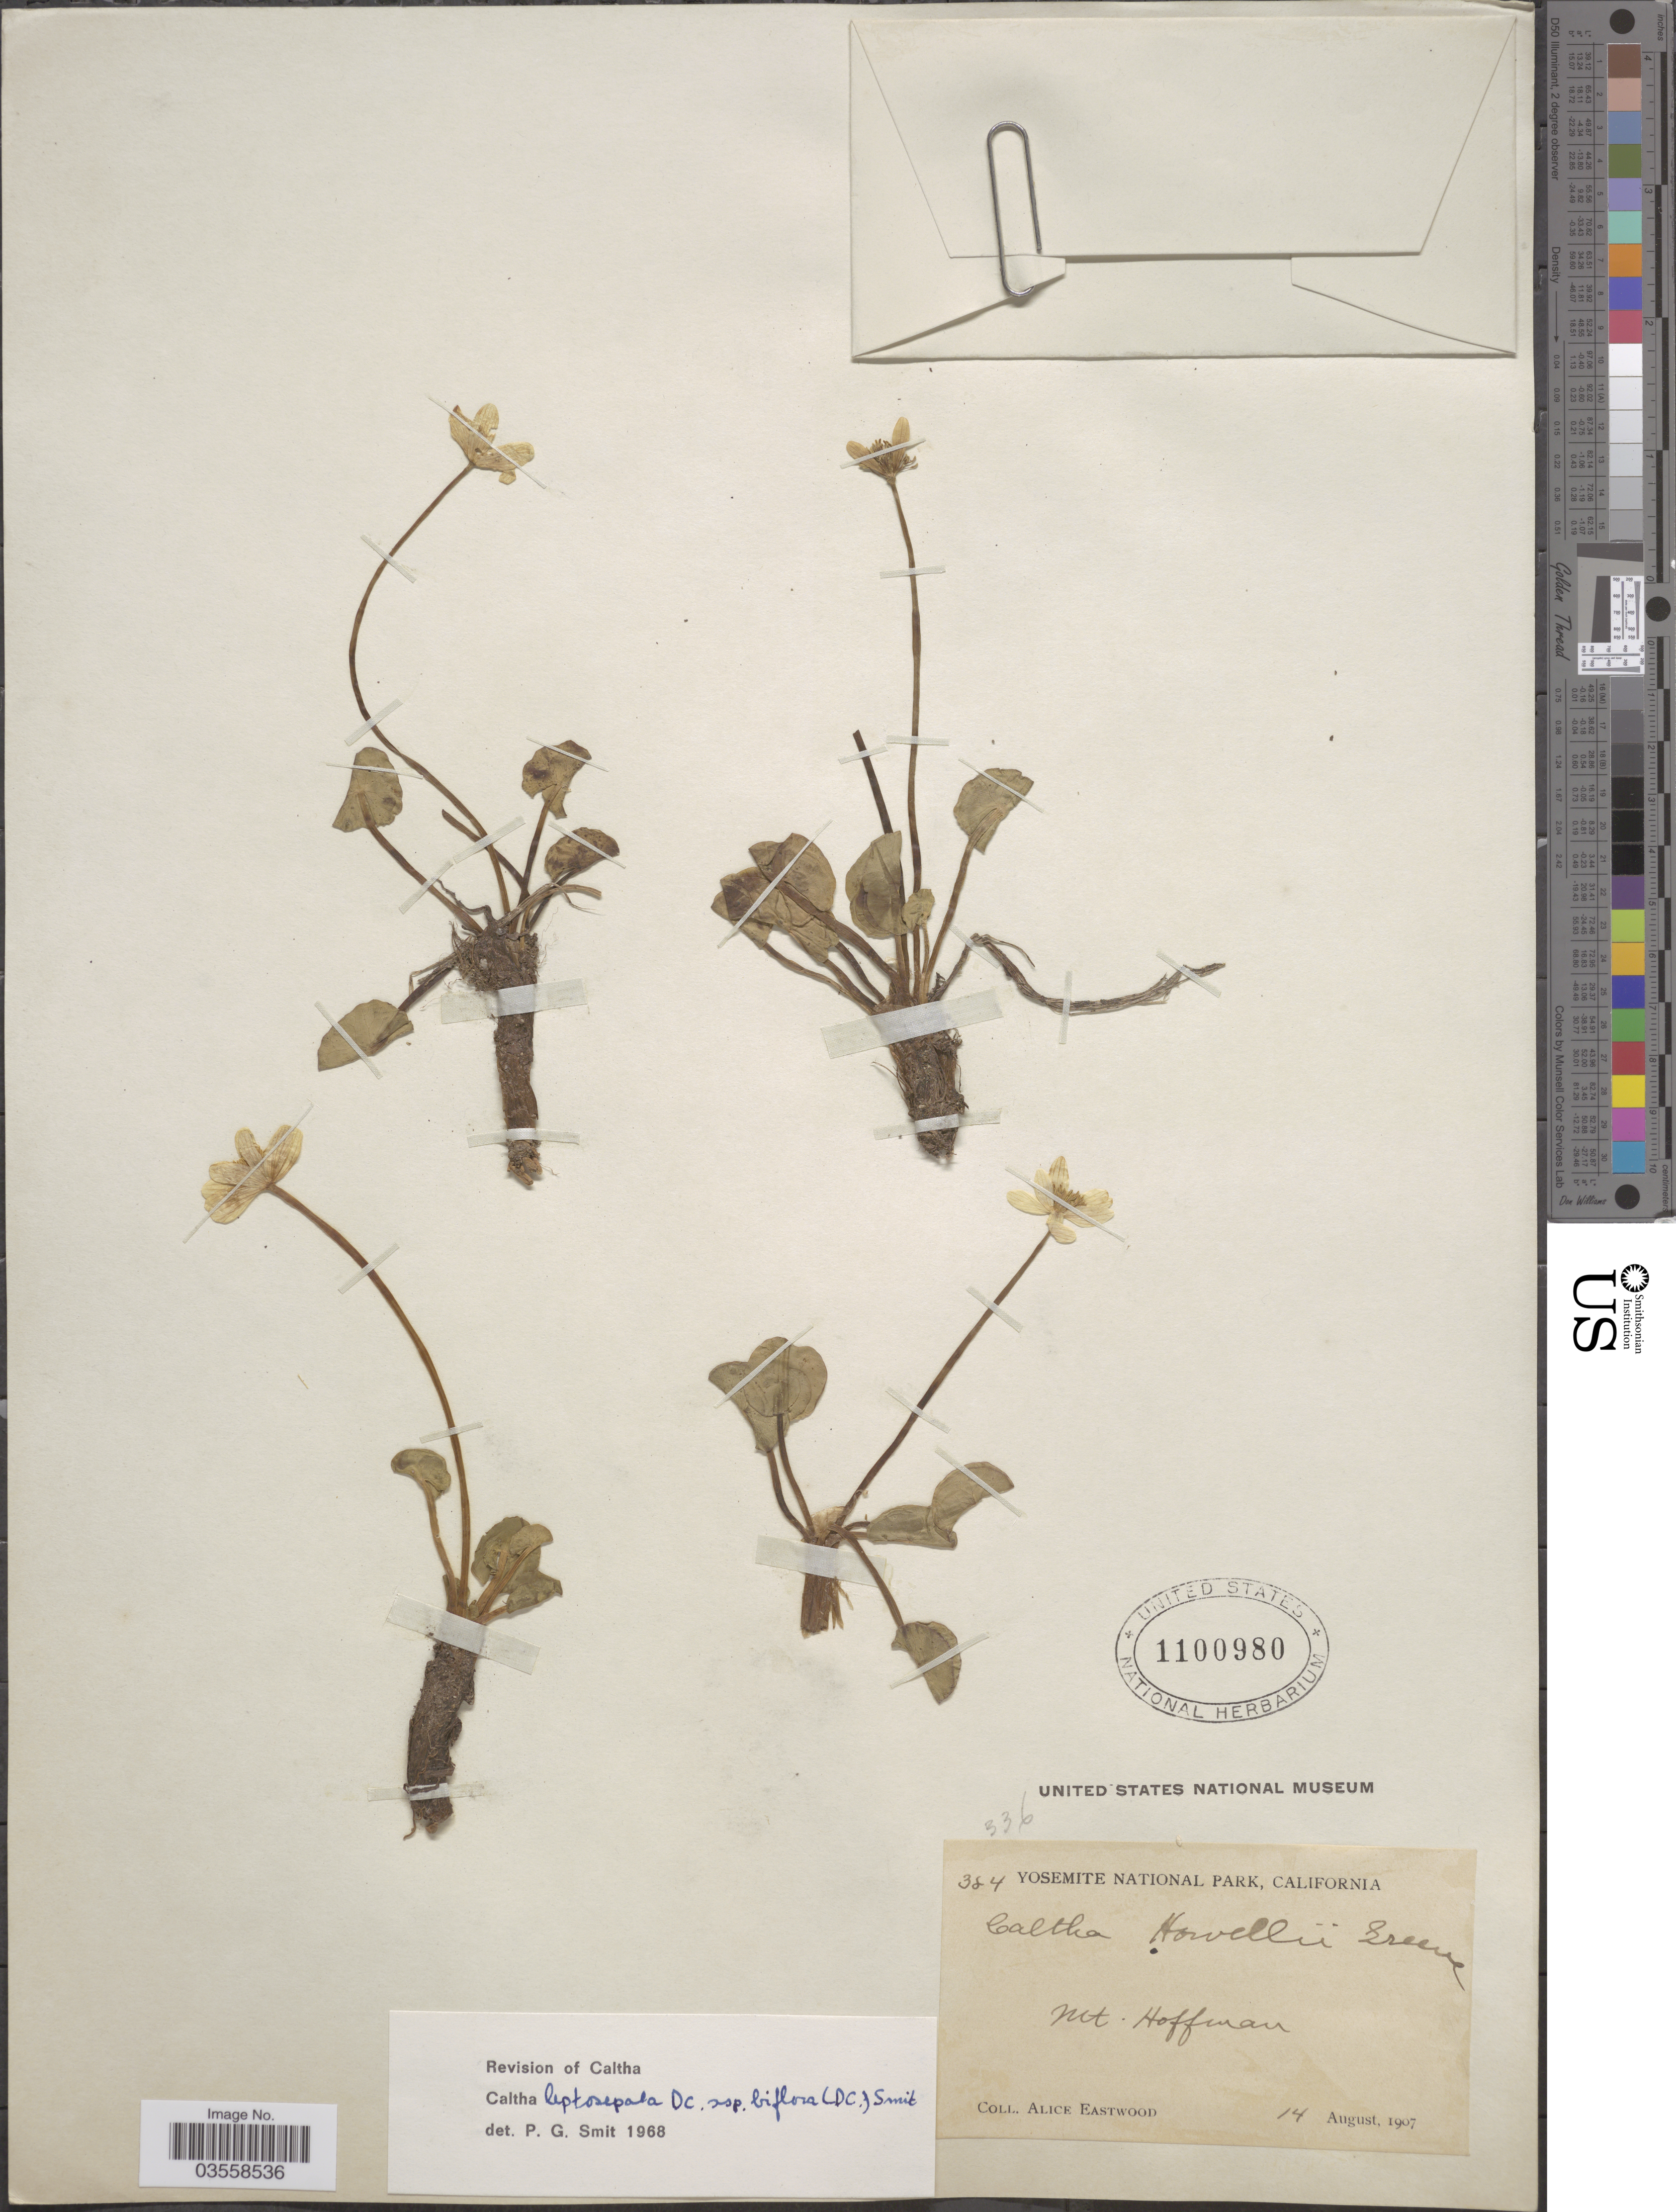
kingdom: Plantae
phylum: Tracheophyta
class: Magnoliopsida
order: Ranunculales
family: Ranunculaceae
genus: Caltha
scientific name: Caltha leptosepala subsp. biflora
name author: DC.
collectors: A. Eastwood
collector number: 384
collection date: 1907-08-14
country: United States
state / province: California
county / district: Mariposa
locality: Yosemite National Park. Mt. Hoffman.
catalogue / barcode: US 1100980